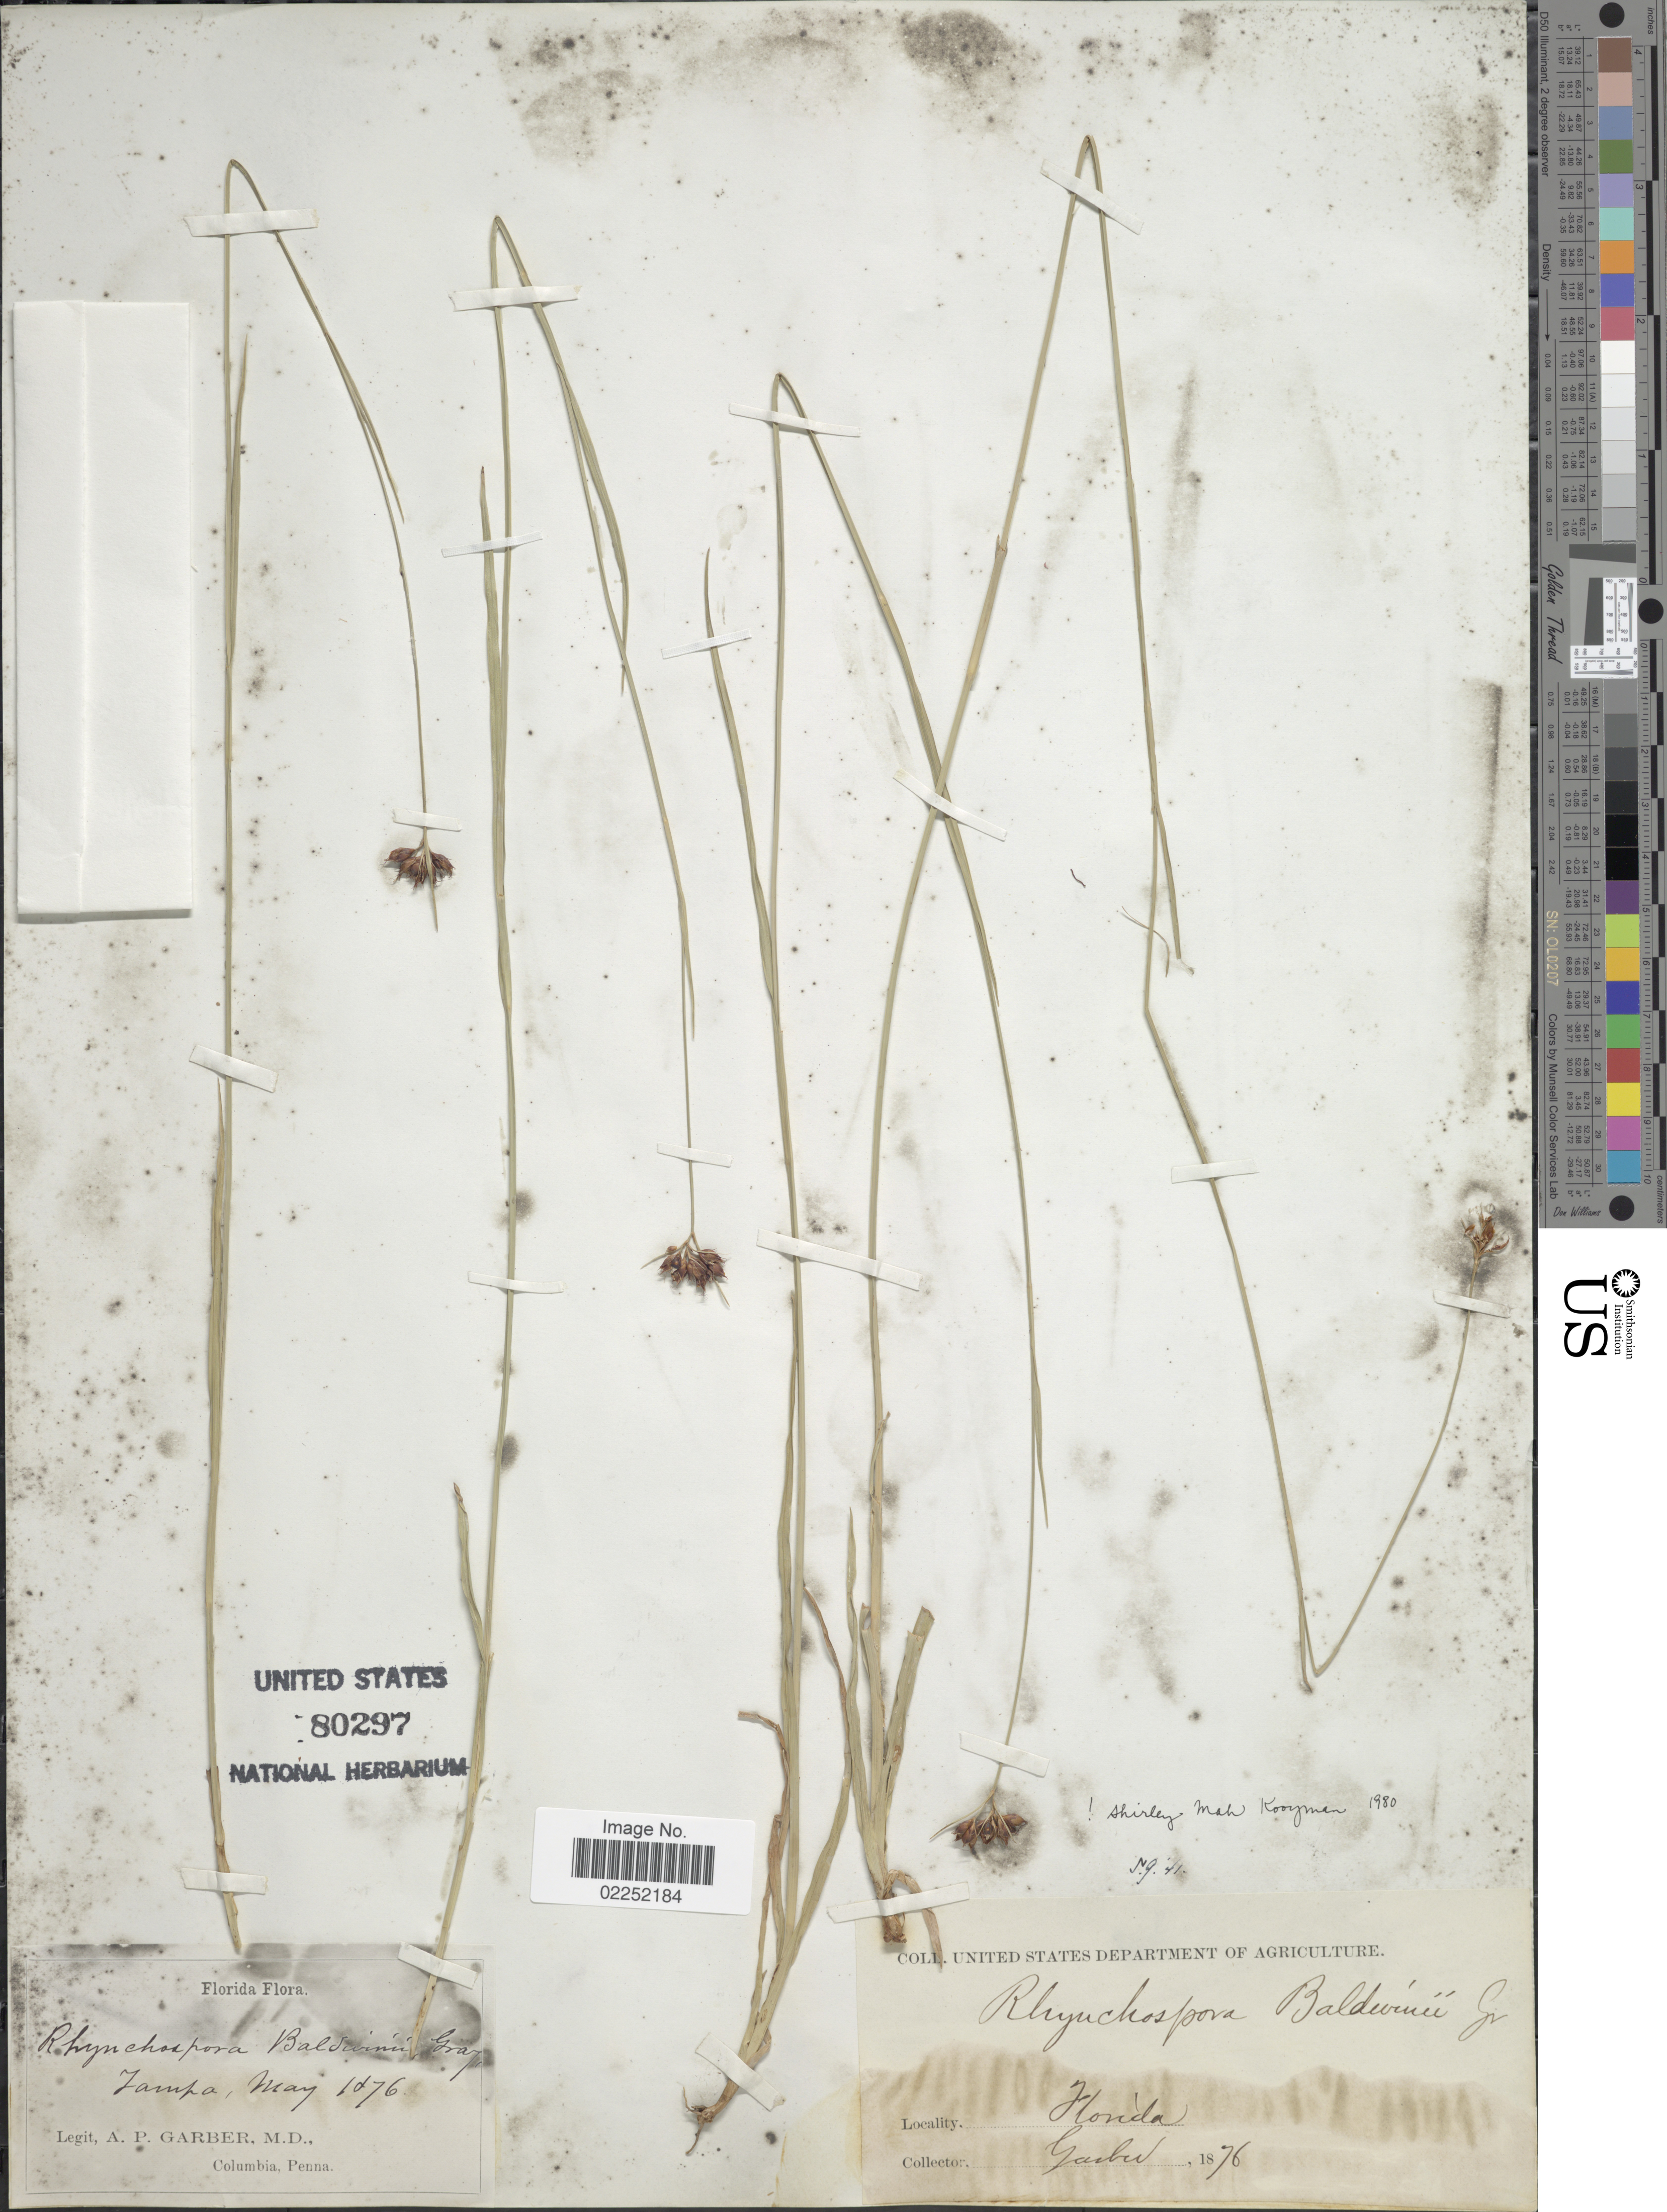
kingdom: Plantae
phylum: Tracheophyta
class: Liliopsida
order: Poales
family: Cyperaceae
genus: Rhynchospora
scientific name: Rhynchospora baldwinii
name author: A. Gray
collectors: A. P. Garber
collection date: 1876-05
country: United States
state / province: Florida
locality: Tampa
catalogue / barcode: US 80297